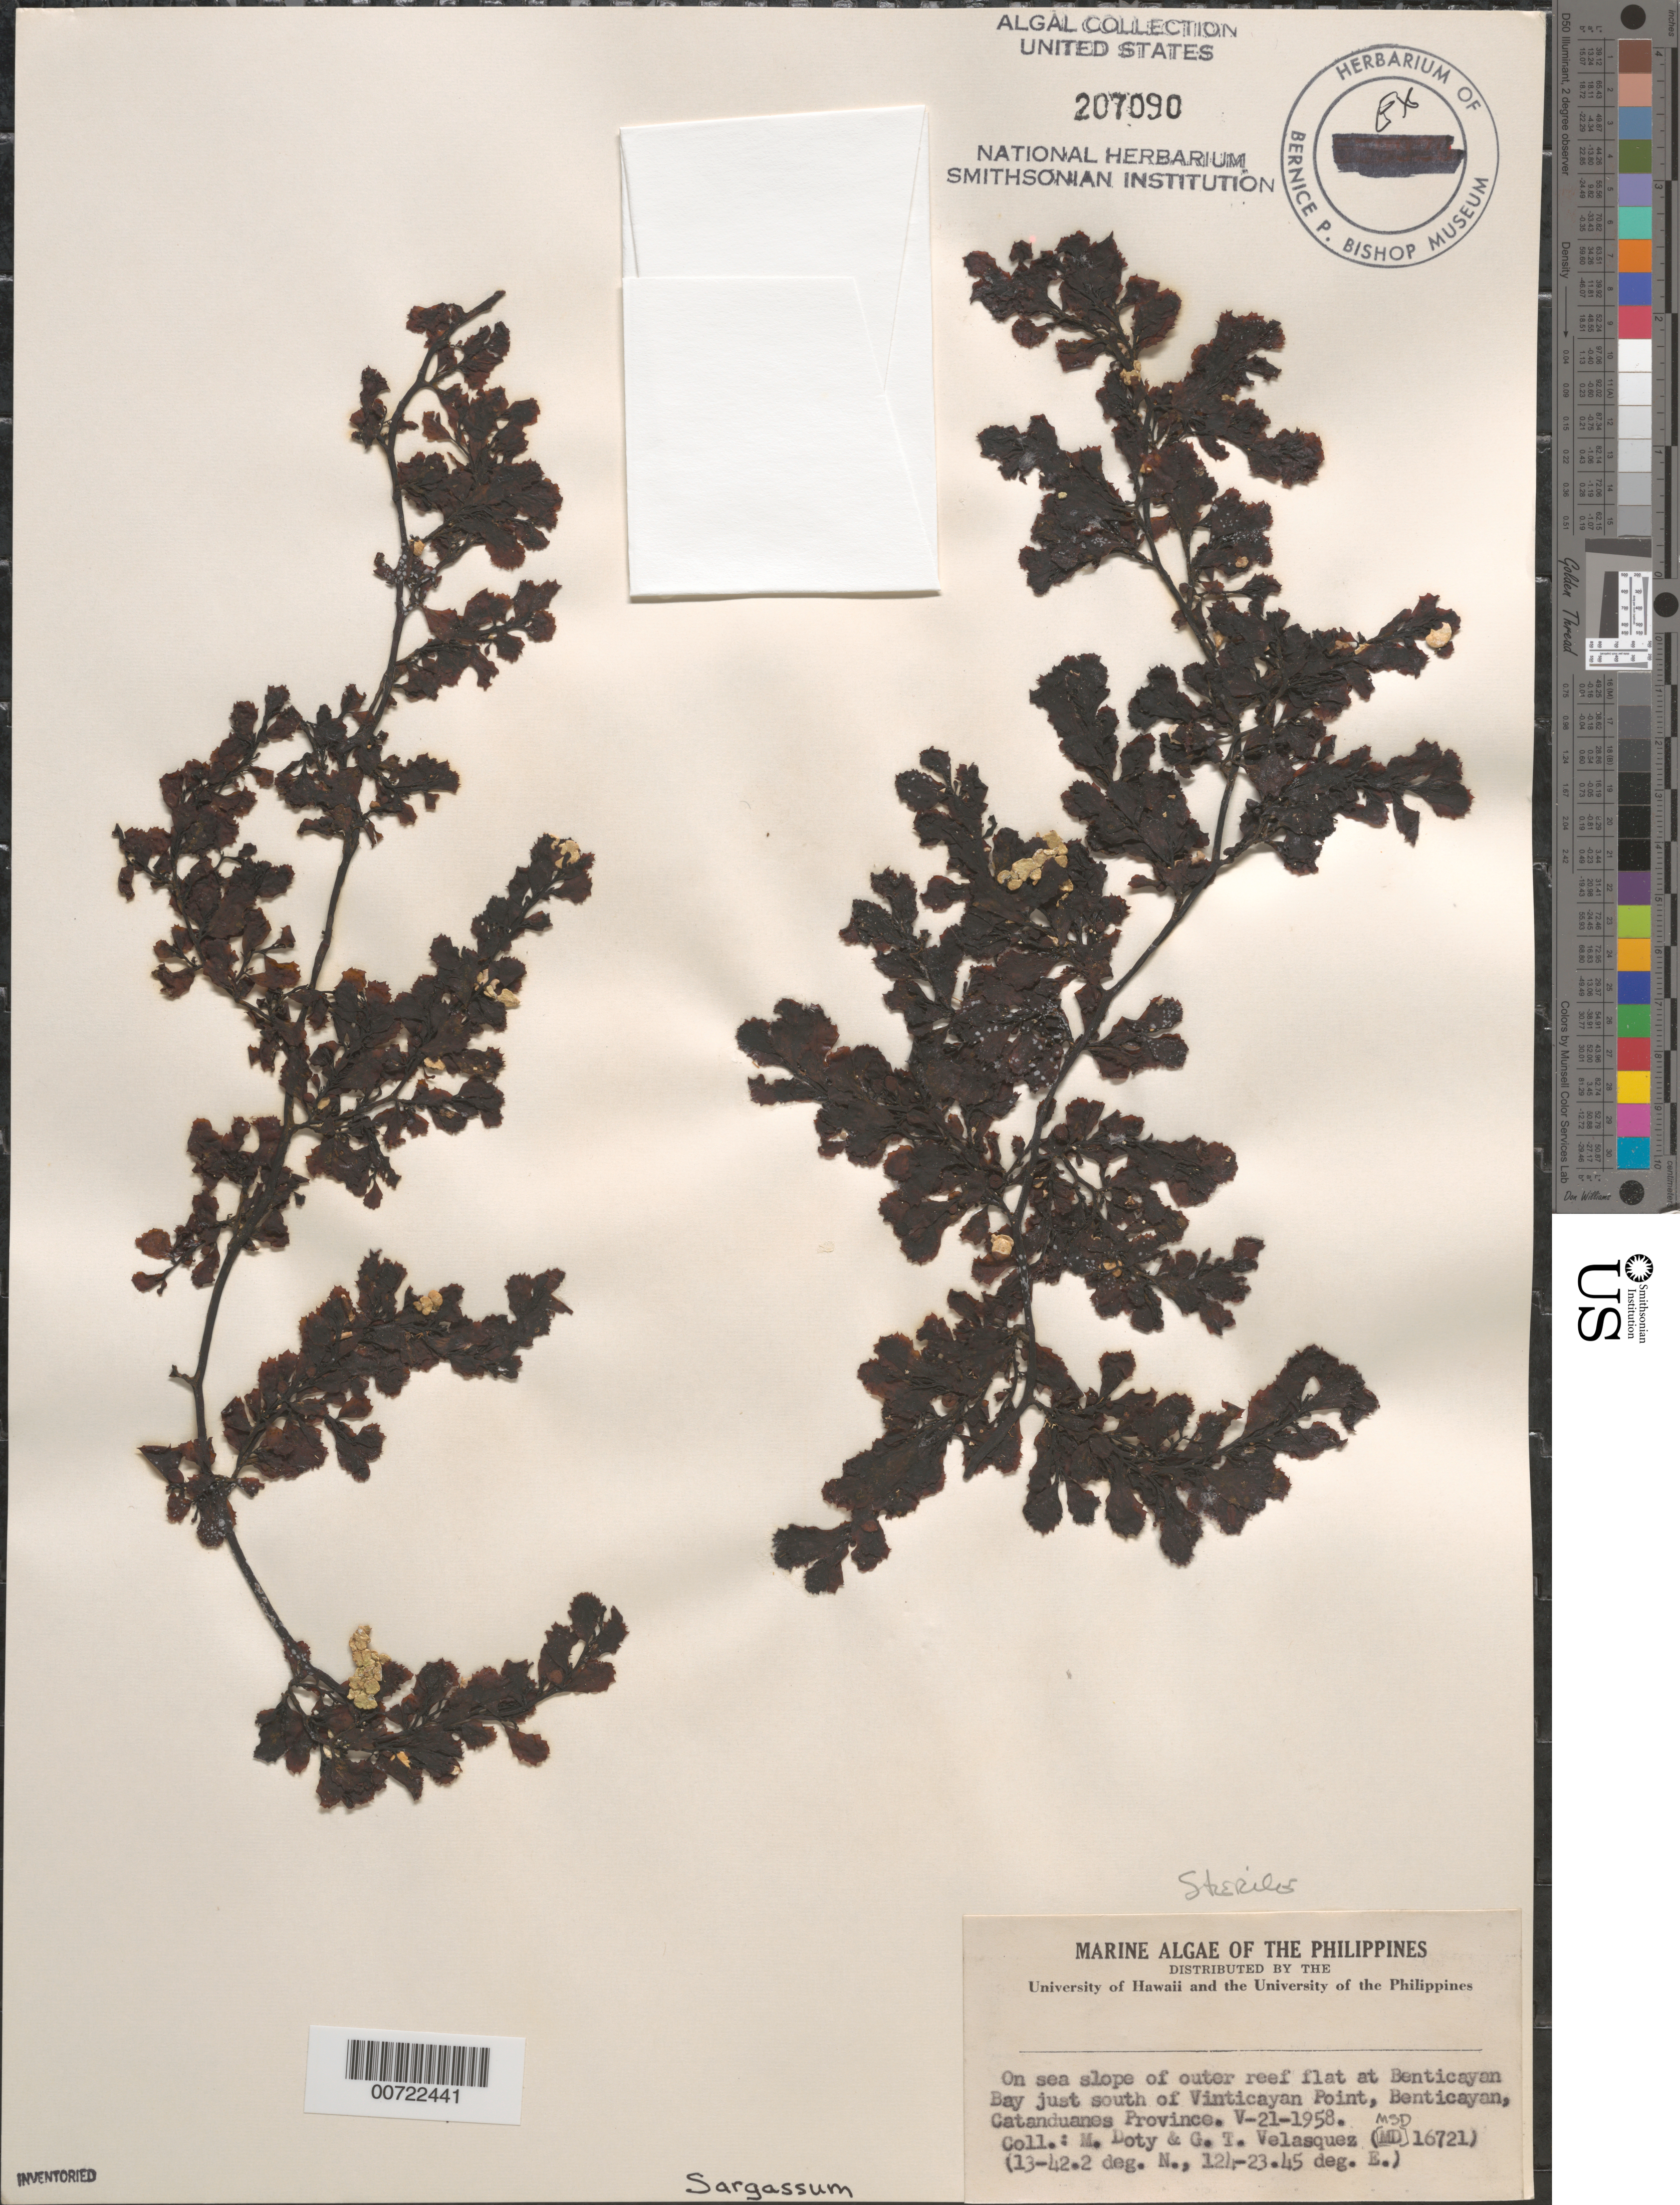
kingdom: Chromista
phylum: Ochrophyta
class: Phaeophyceae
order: Fucales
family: Sargassaceae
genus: Sargassum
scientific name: Sargassum sp.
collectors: M. S. Doty & G. Velasquez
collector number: MSD 16721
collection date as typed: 21 May 1958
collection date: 1958-05-21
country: Philippines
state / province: Bicol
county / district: Catanduanes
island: Catanduanes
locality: Benticayan Bay just south of Vinticayan Point, Benticayan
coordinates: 13-42.2 deg.. N., 124-23.45 deg. E.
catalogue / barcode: US 207090